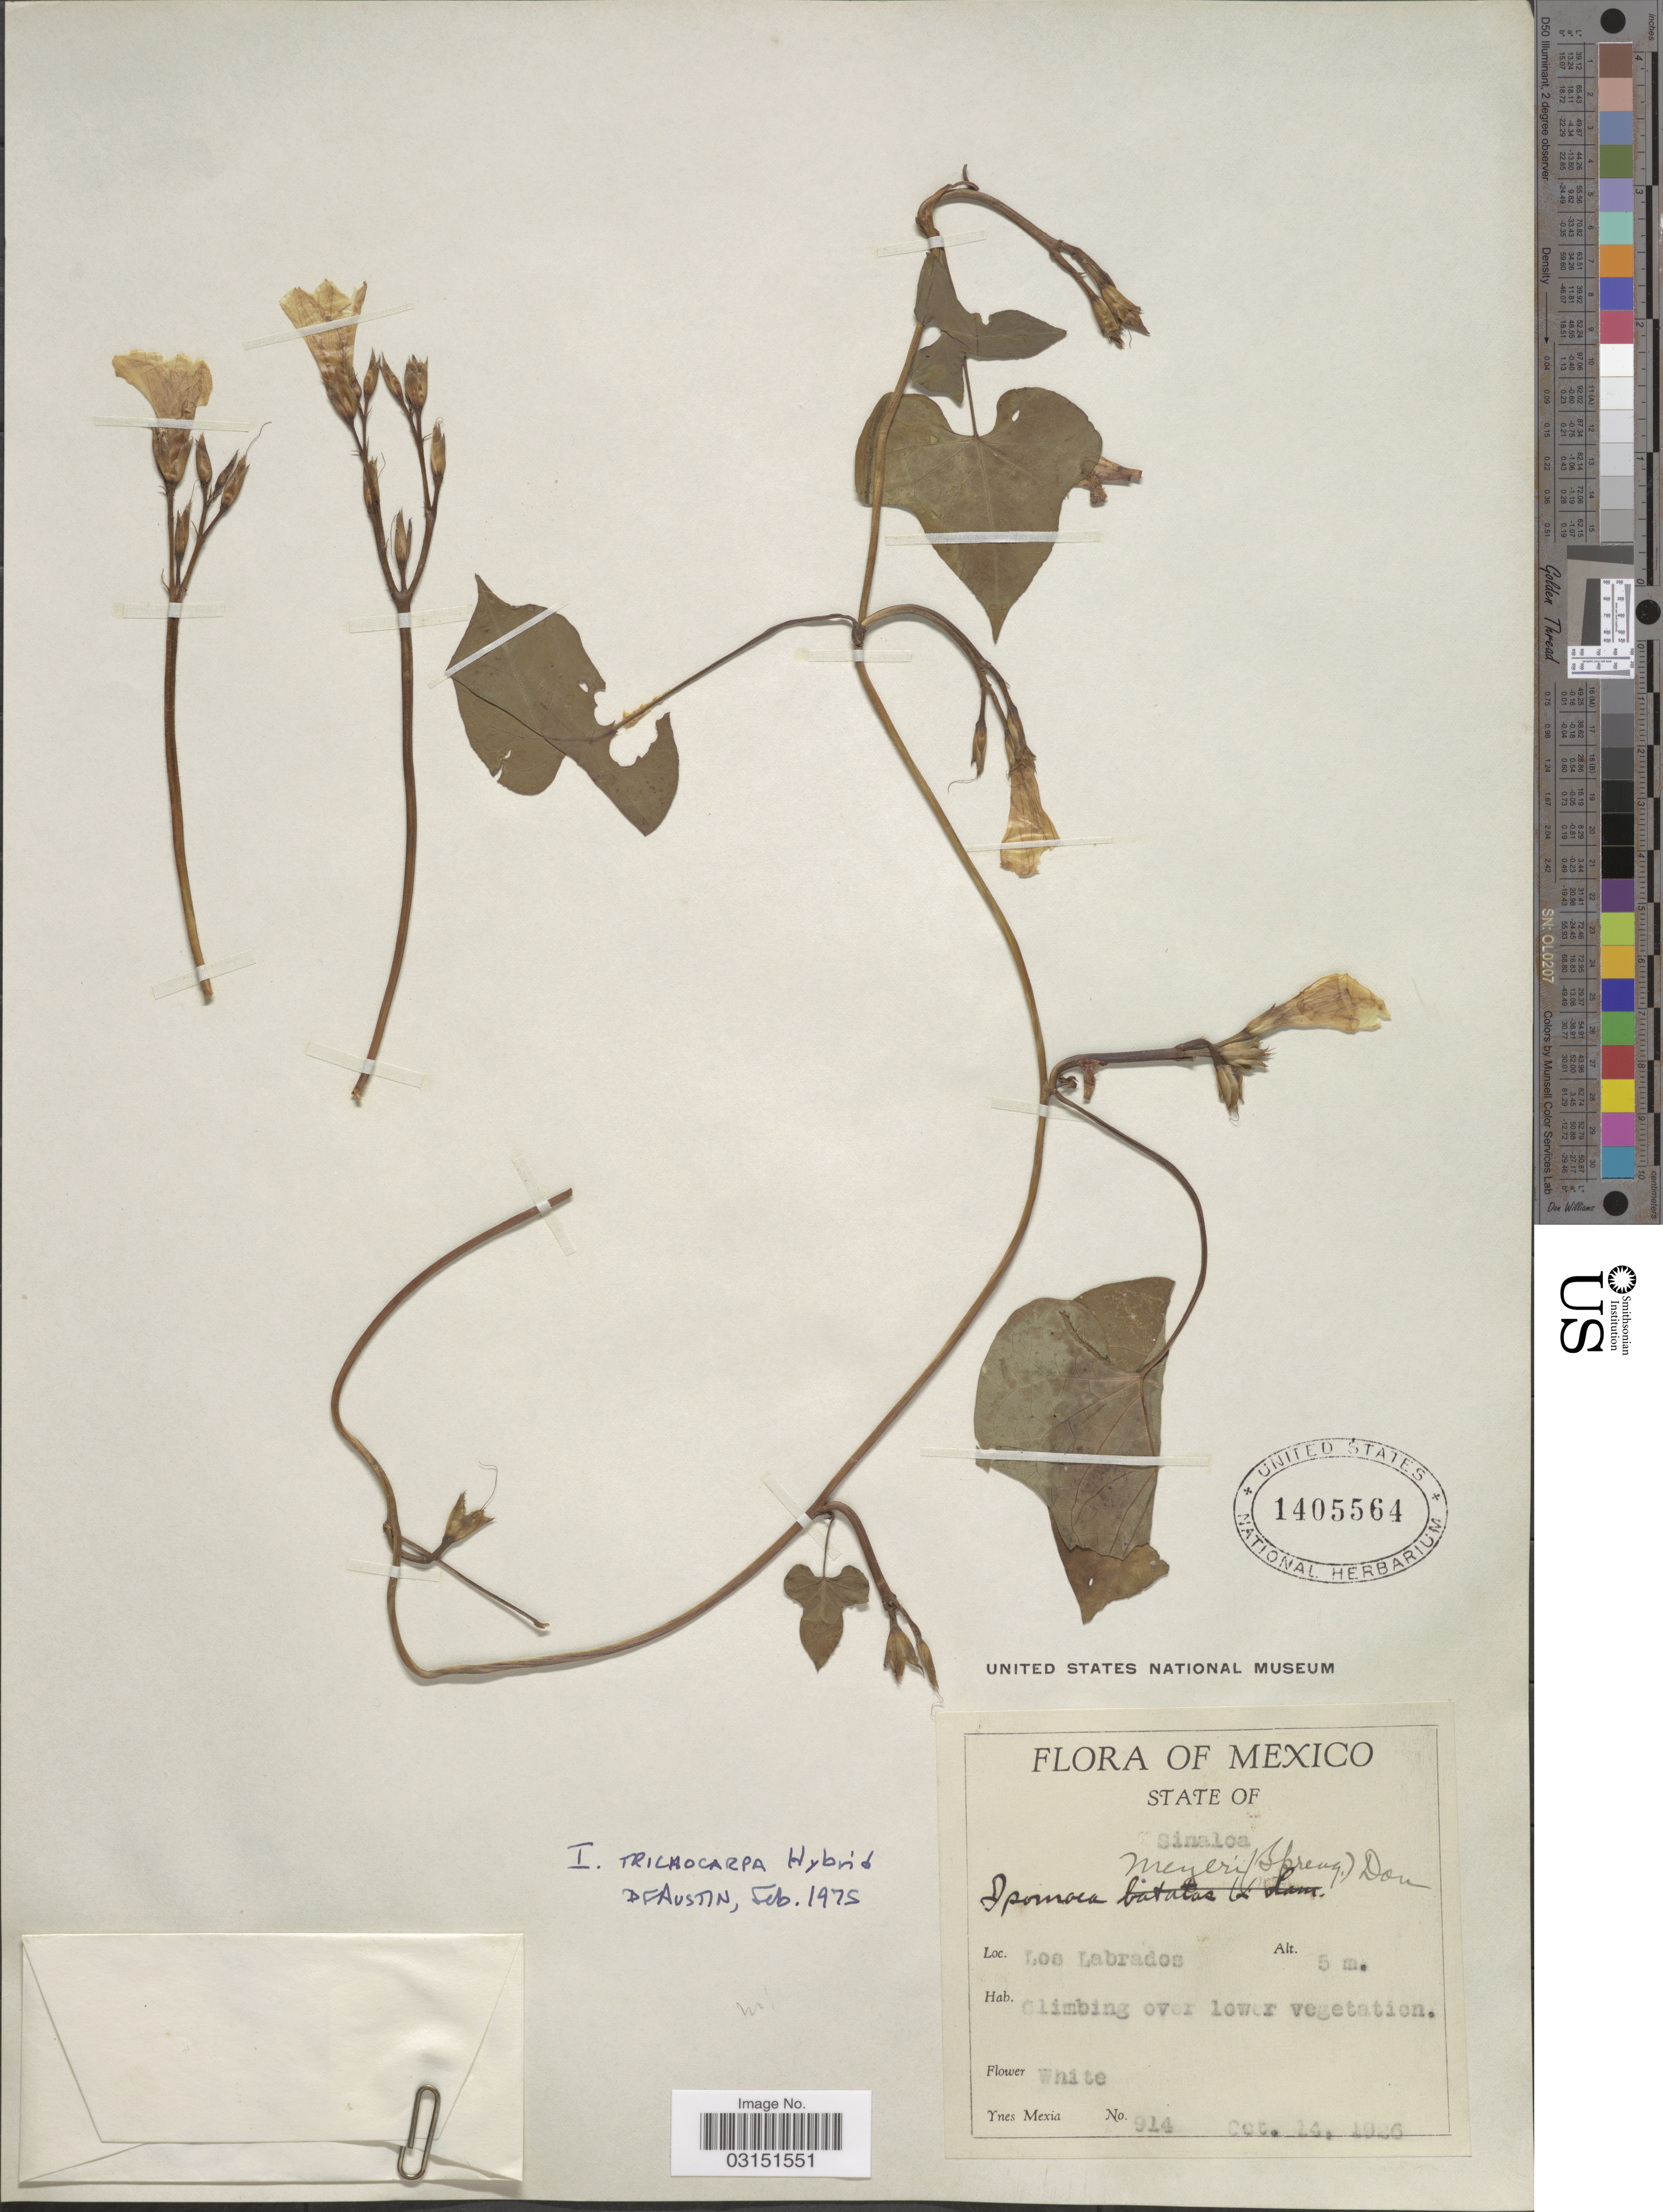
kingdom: Plantae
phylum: Tracheophyta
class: Magnoliopsida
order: Solanales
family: Convolvulaceae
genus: Ipomoea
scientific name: Ipomoea trichocarpa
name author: Elliott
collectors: Y. Mexia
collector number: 914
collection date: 1926-10-14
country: Mexico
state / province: Sinaloa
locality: Los Labrados.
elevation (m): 5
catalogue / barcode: US 1405564